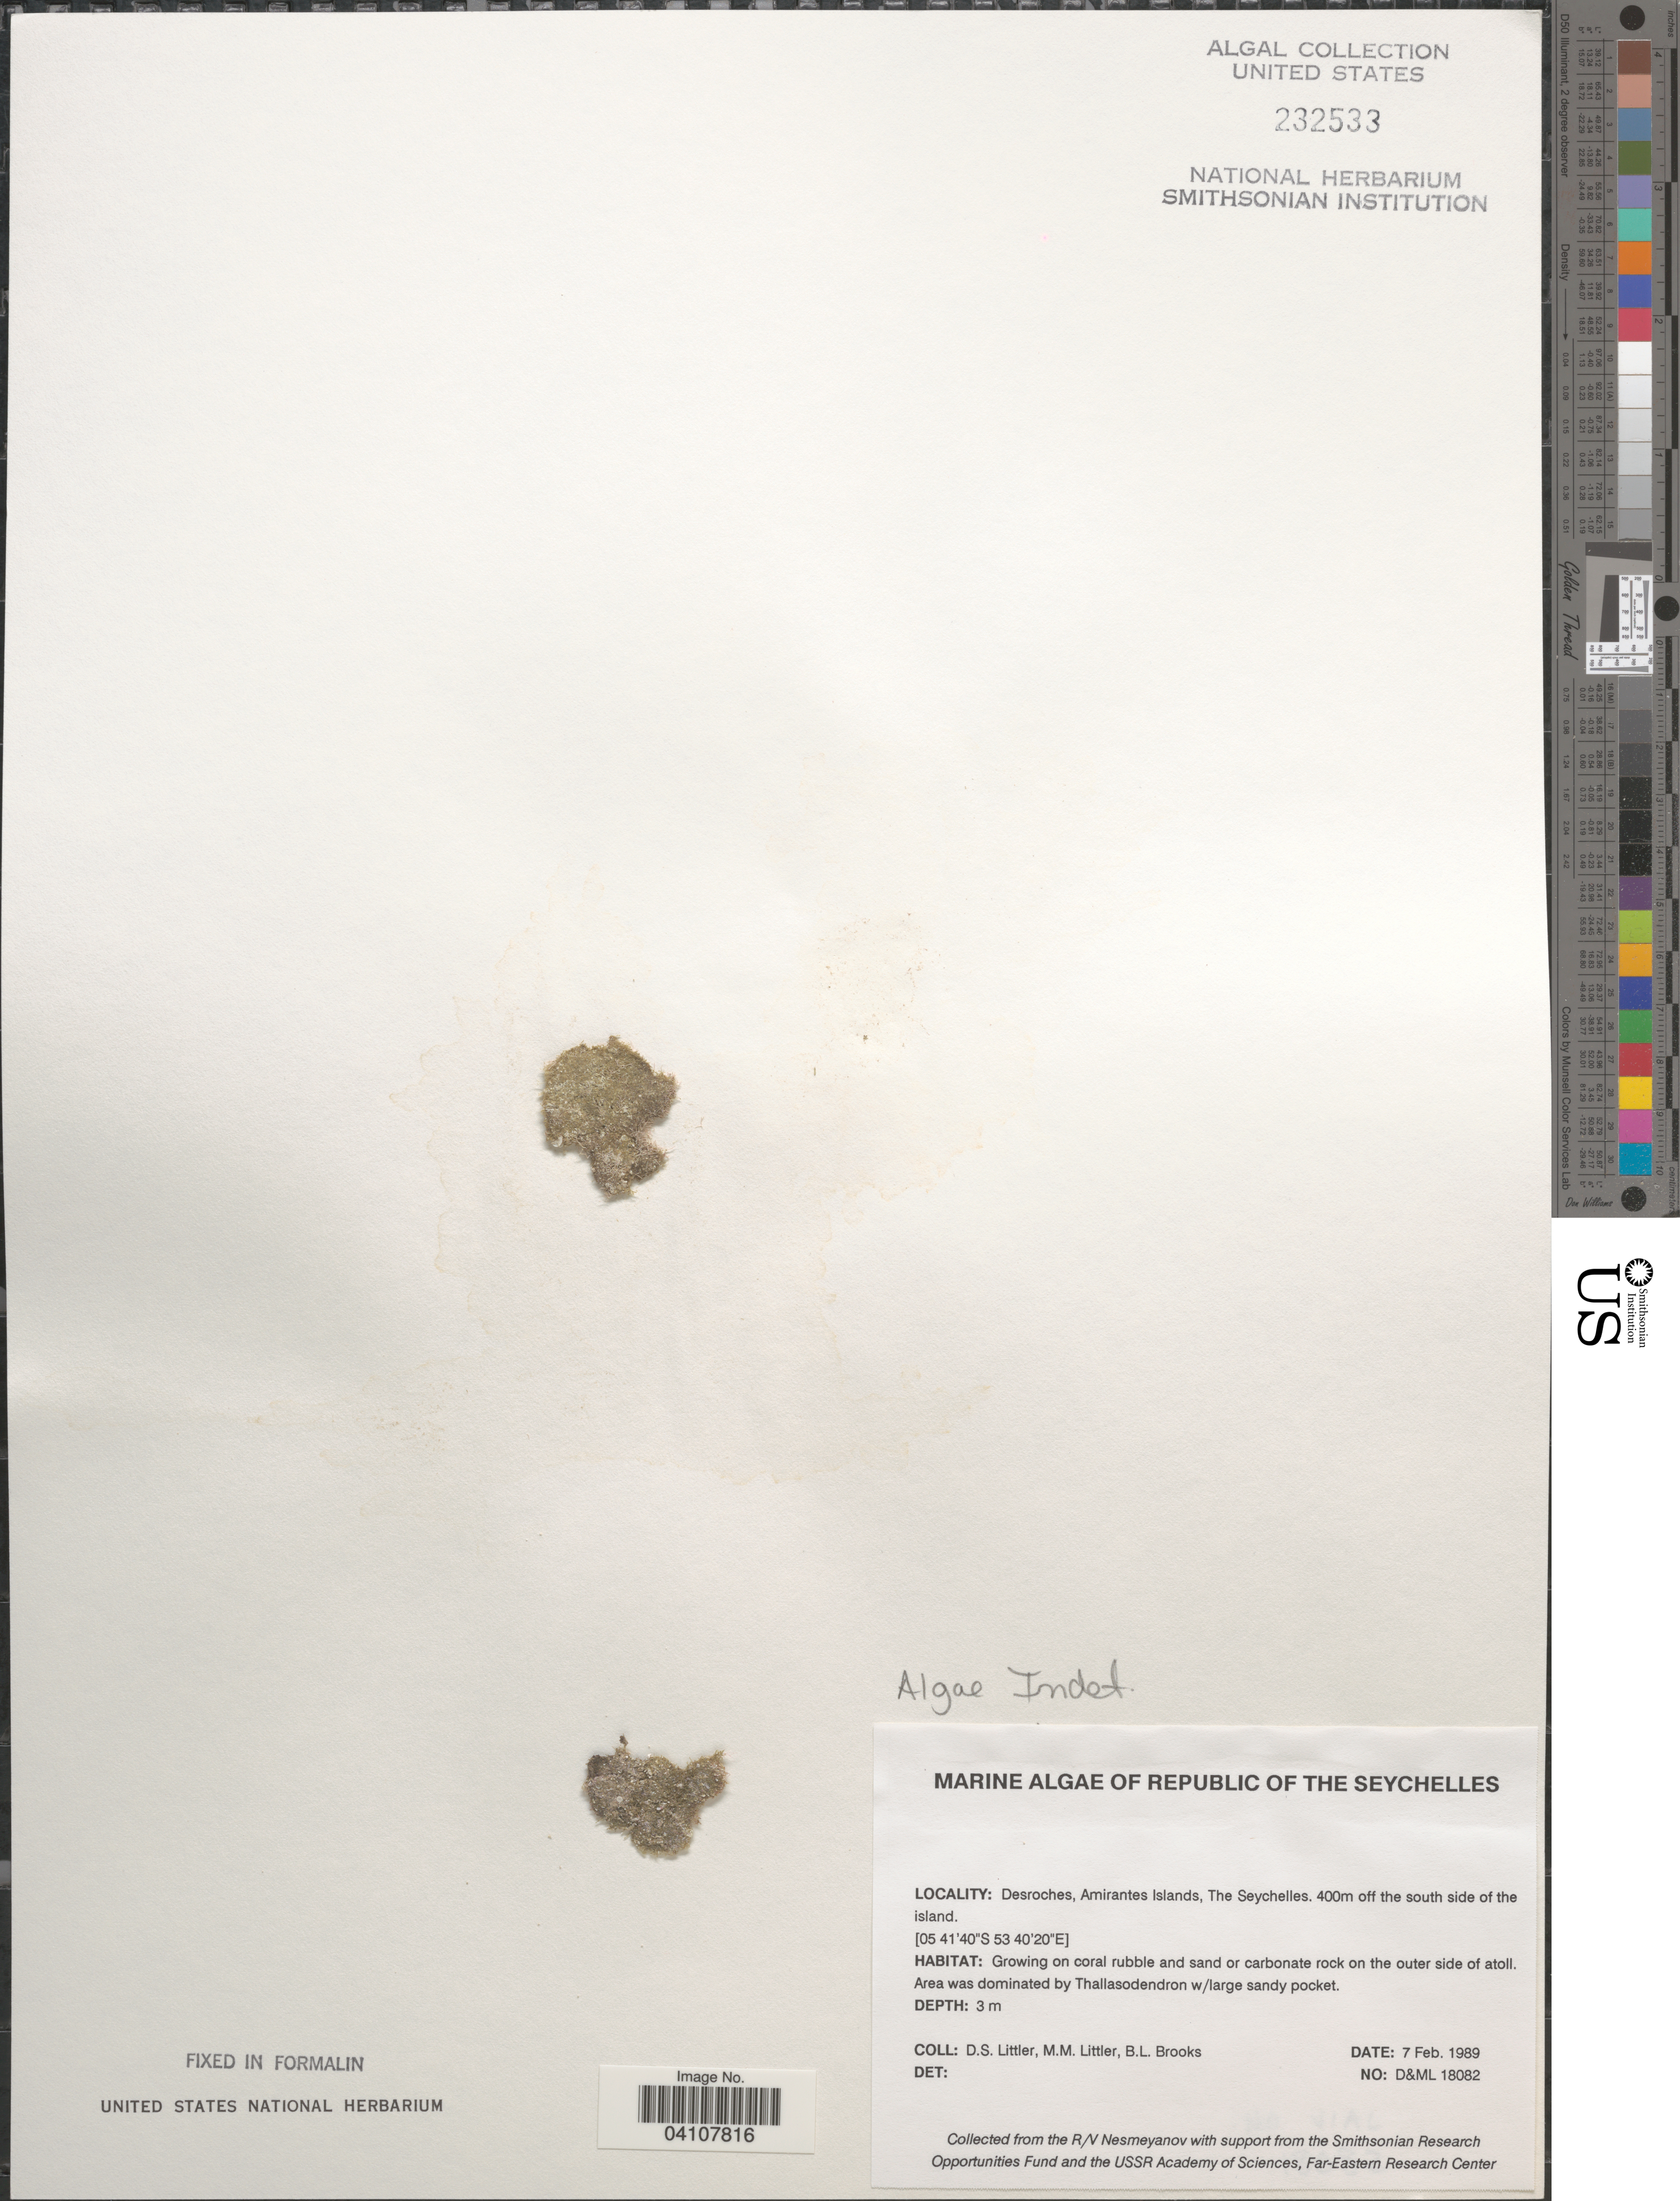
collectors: D. S. Littler & B. Brooks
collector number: D&ML18082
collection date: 1989-02-07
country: Seychelles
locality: Republic of the Seychelles. Desroches, Amirantes Islands. 400m off the south side of the island. On the outer side of atoll.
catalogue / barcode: US 232533